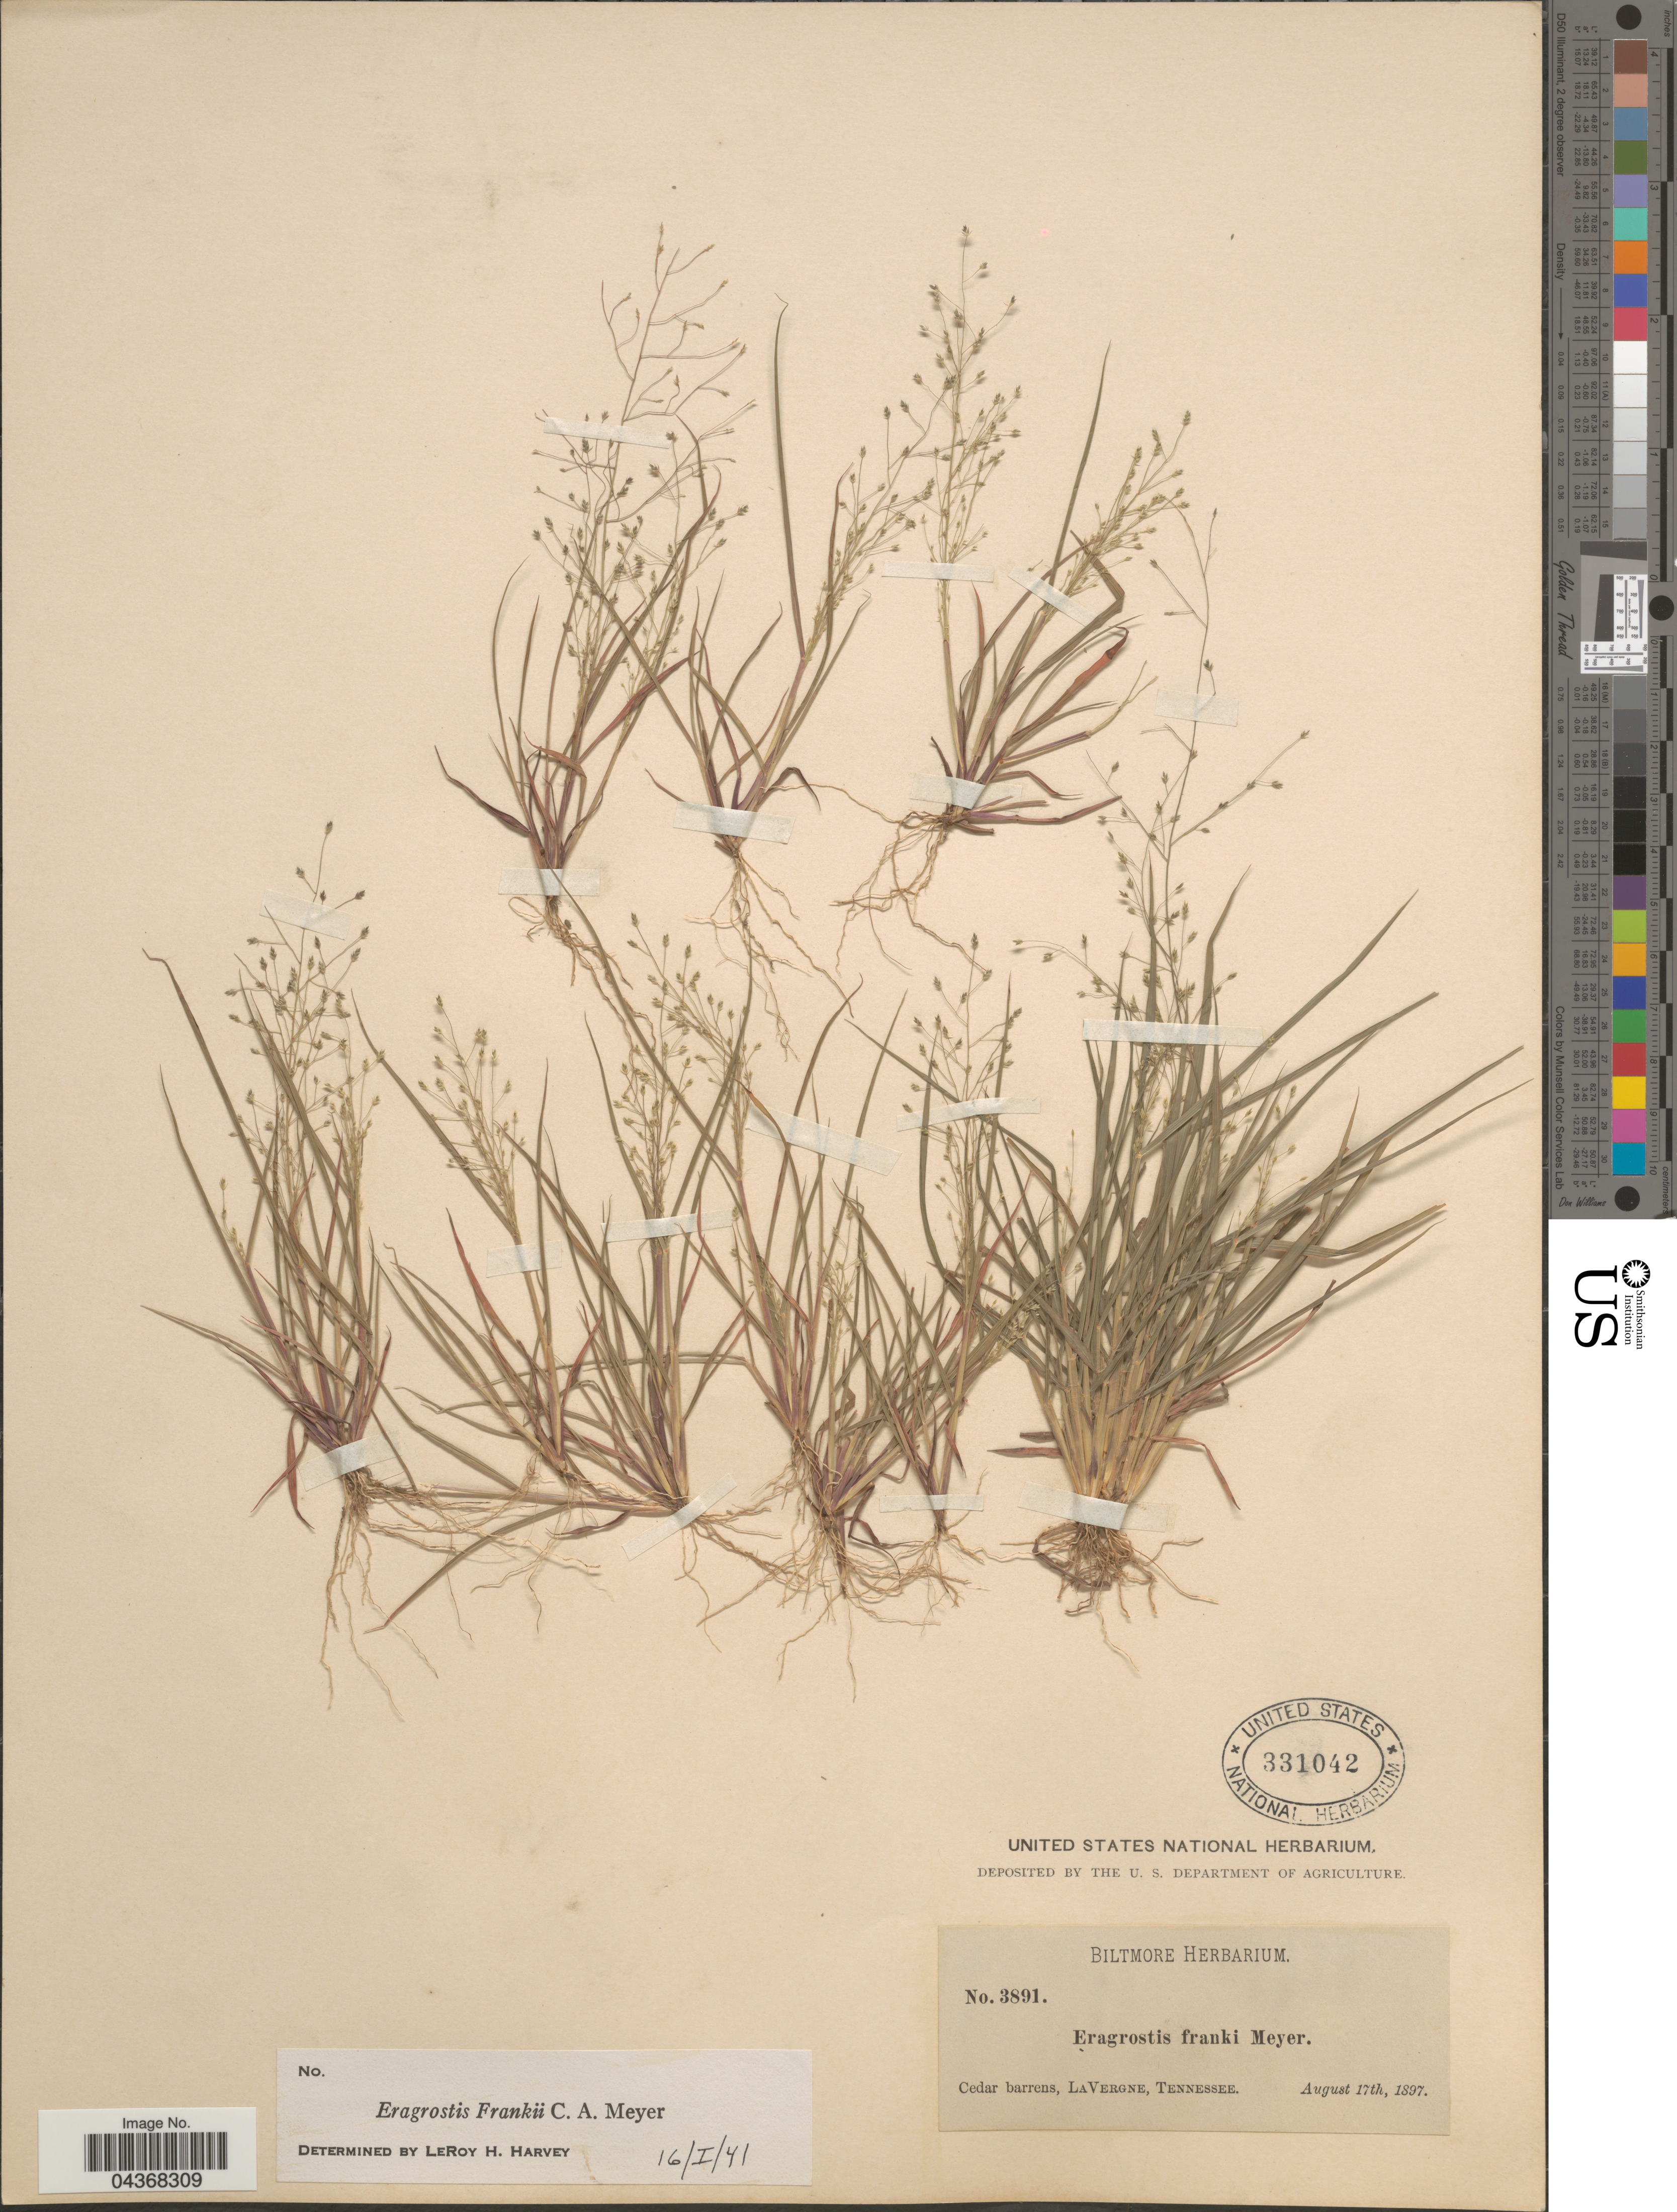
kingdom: Plantae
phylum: Tracheophyta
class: Liliopsida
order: Poales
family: Poaceae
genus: Eragrostis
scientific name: Eragrostis frankii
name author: C.A. Mey. ex Steud.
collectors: ex herb. Biltmore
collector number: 3891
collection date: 1897-08-17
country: United States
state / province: Tennessee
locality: Cedar barrens, La Vergne.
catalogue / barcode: US 331042